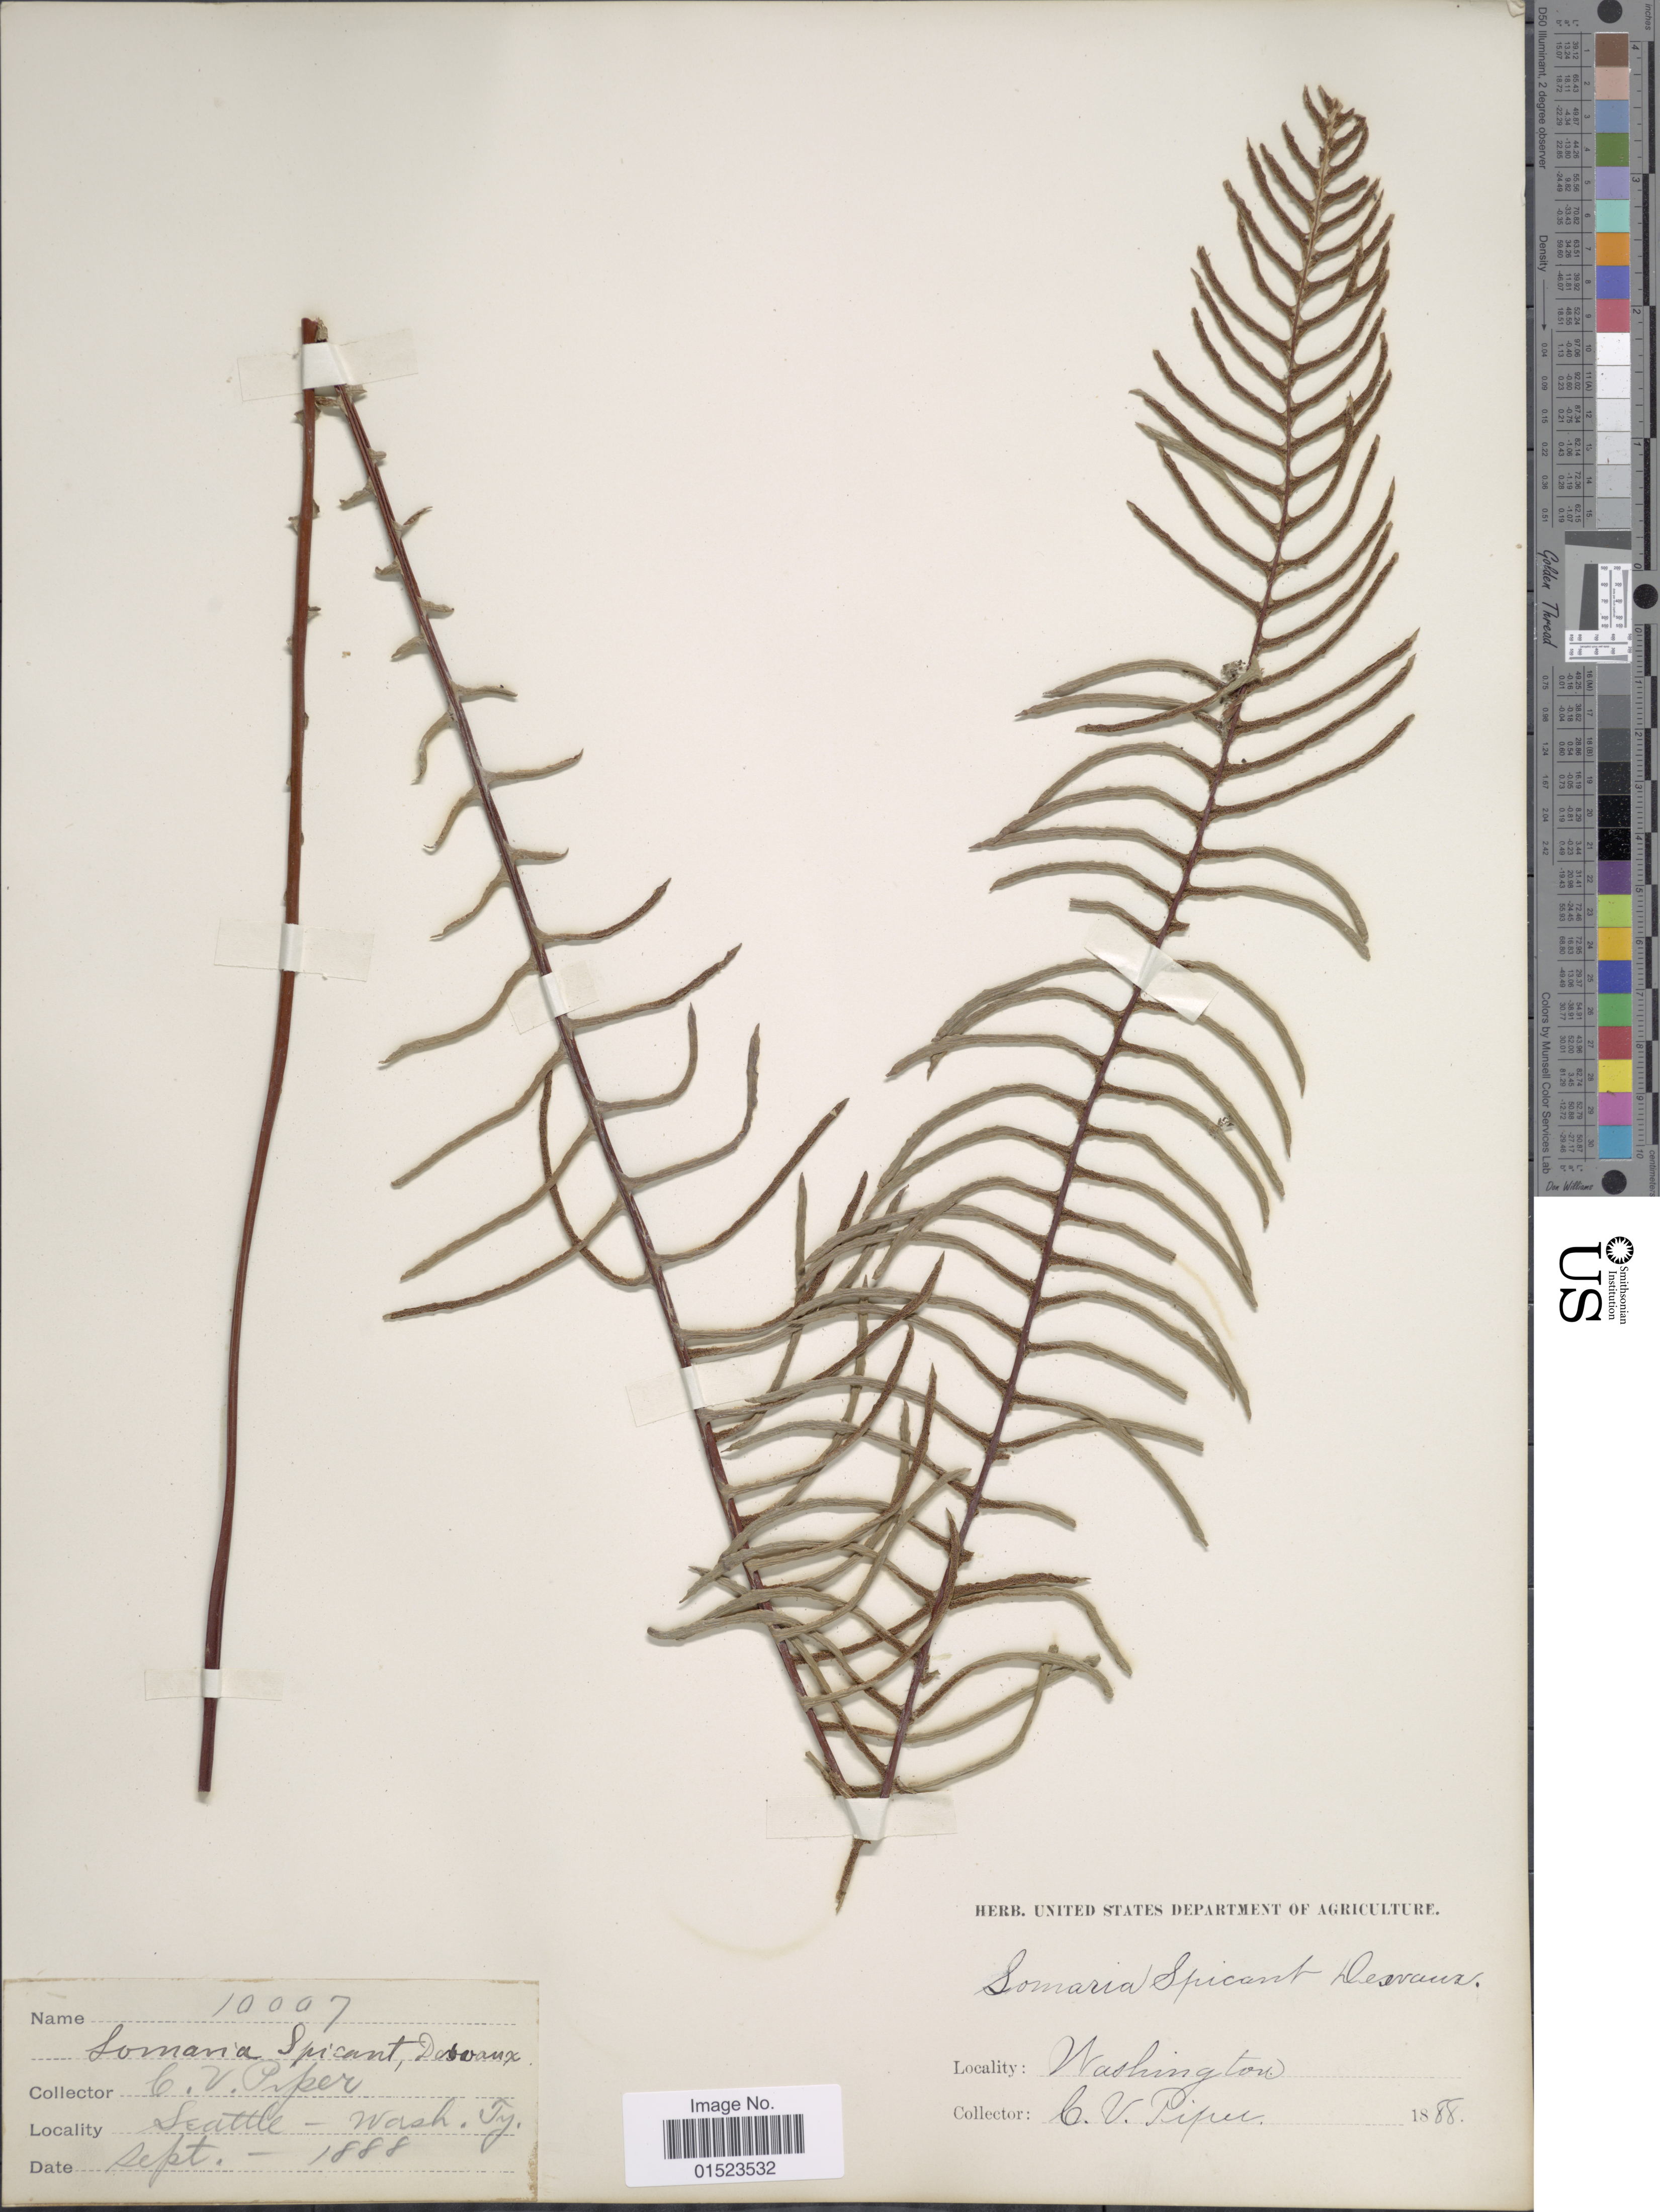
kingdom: Plantae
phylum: Tracheophyta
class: Polypodiopsida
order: Polypodiales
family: Blechnaceae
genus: Blechnum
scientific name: Blechnum spicant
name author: (L.) Sm.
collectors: C. V. Piper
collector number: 10007?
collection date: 1888-09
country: United States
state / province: Washington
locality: Seatlle